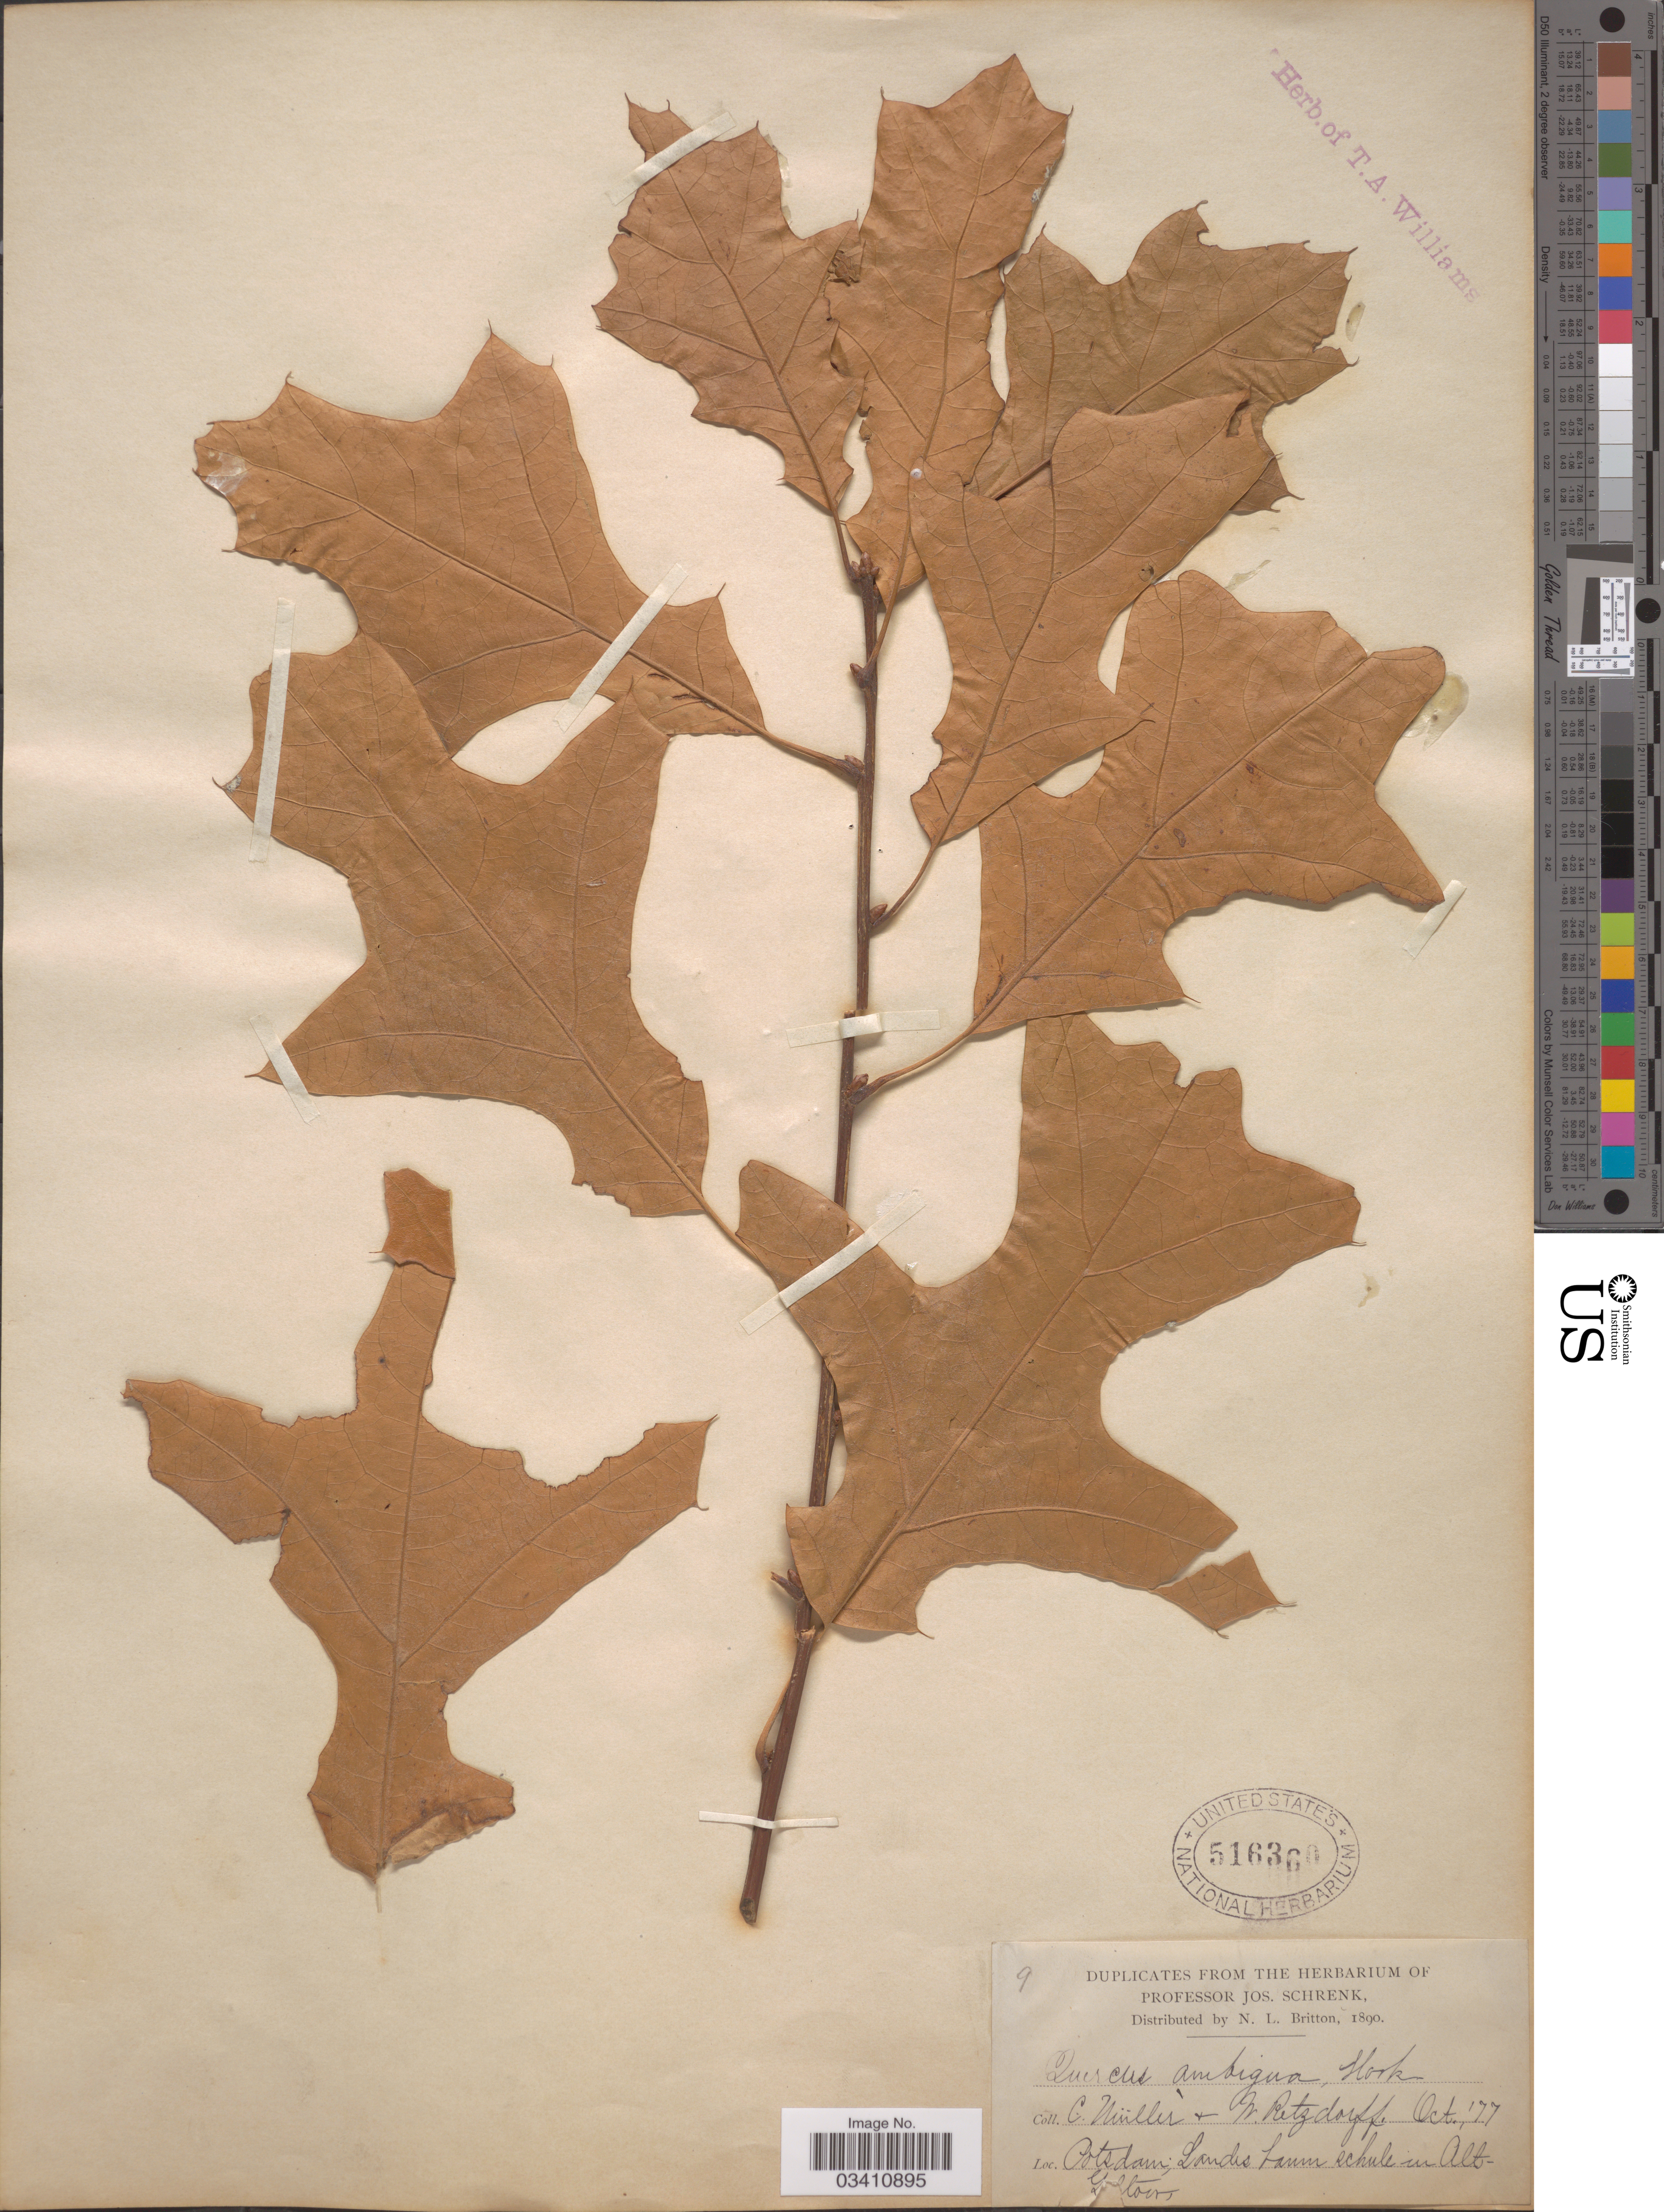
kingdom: Plantae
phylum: Tracheophyta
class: Magnoliopsida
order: Fagales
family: Fagaceae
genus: Quercus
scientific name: Quercus ambigua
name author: Bonpl.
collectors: C. Müller & W. Retzdorff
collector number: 9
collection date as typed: Transcribed d/m/y: /10/77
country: Germany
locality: Potsdam, Landesbaum schule in Alt Geltow.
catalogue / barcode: US 516360